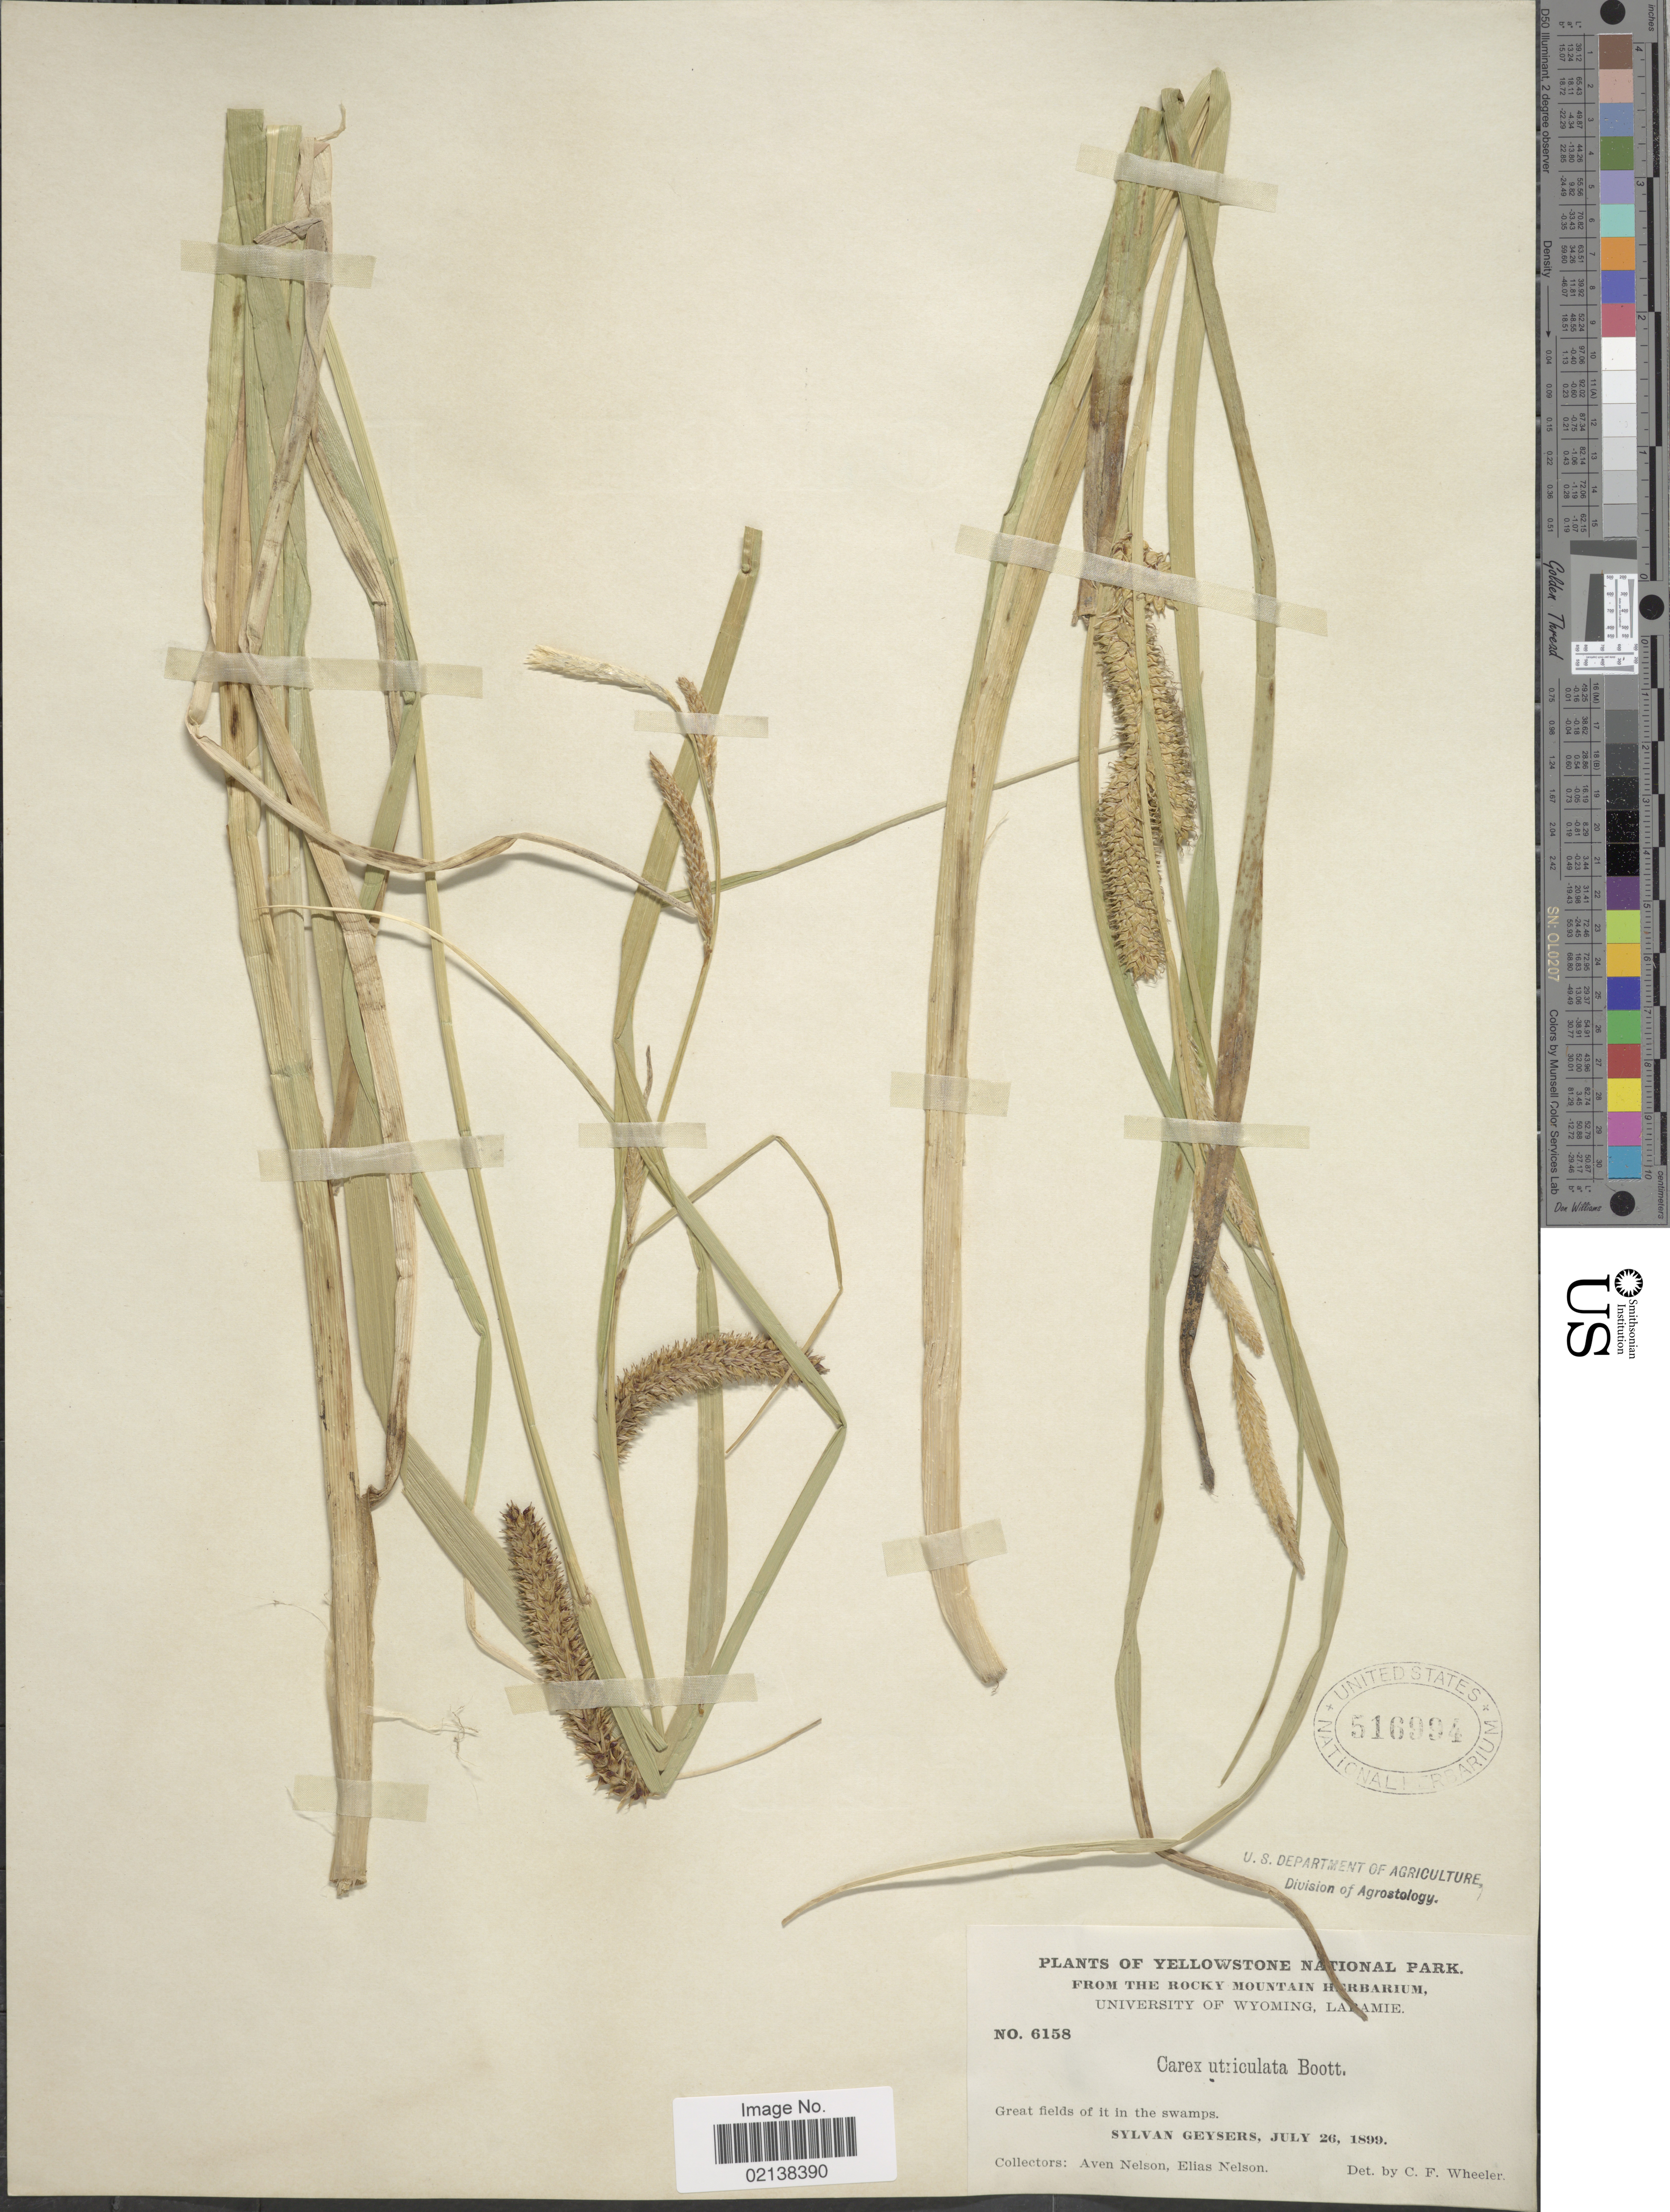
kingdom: Plantae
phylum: Tracheophyta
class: Liliopsida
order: Poales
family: Cyperaceae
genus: Carex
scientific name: Carex utriculata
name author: Boott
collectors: A. Nelson & E. Nelson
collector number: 6158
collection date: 1899-07-26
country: United States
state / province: Wyoming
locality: Yellowstone National Park, great fields of it in the swamps, Sylvan Geysers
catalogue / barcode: US 516994